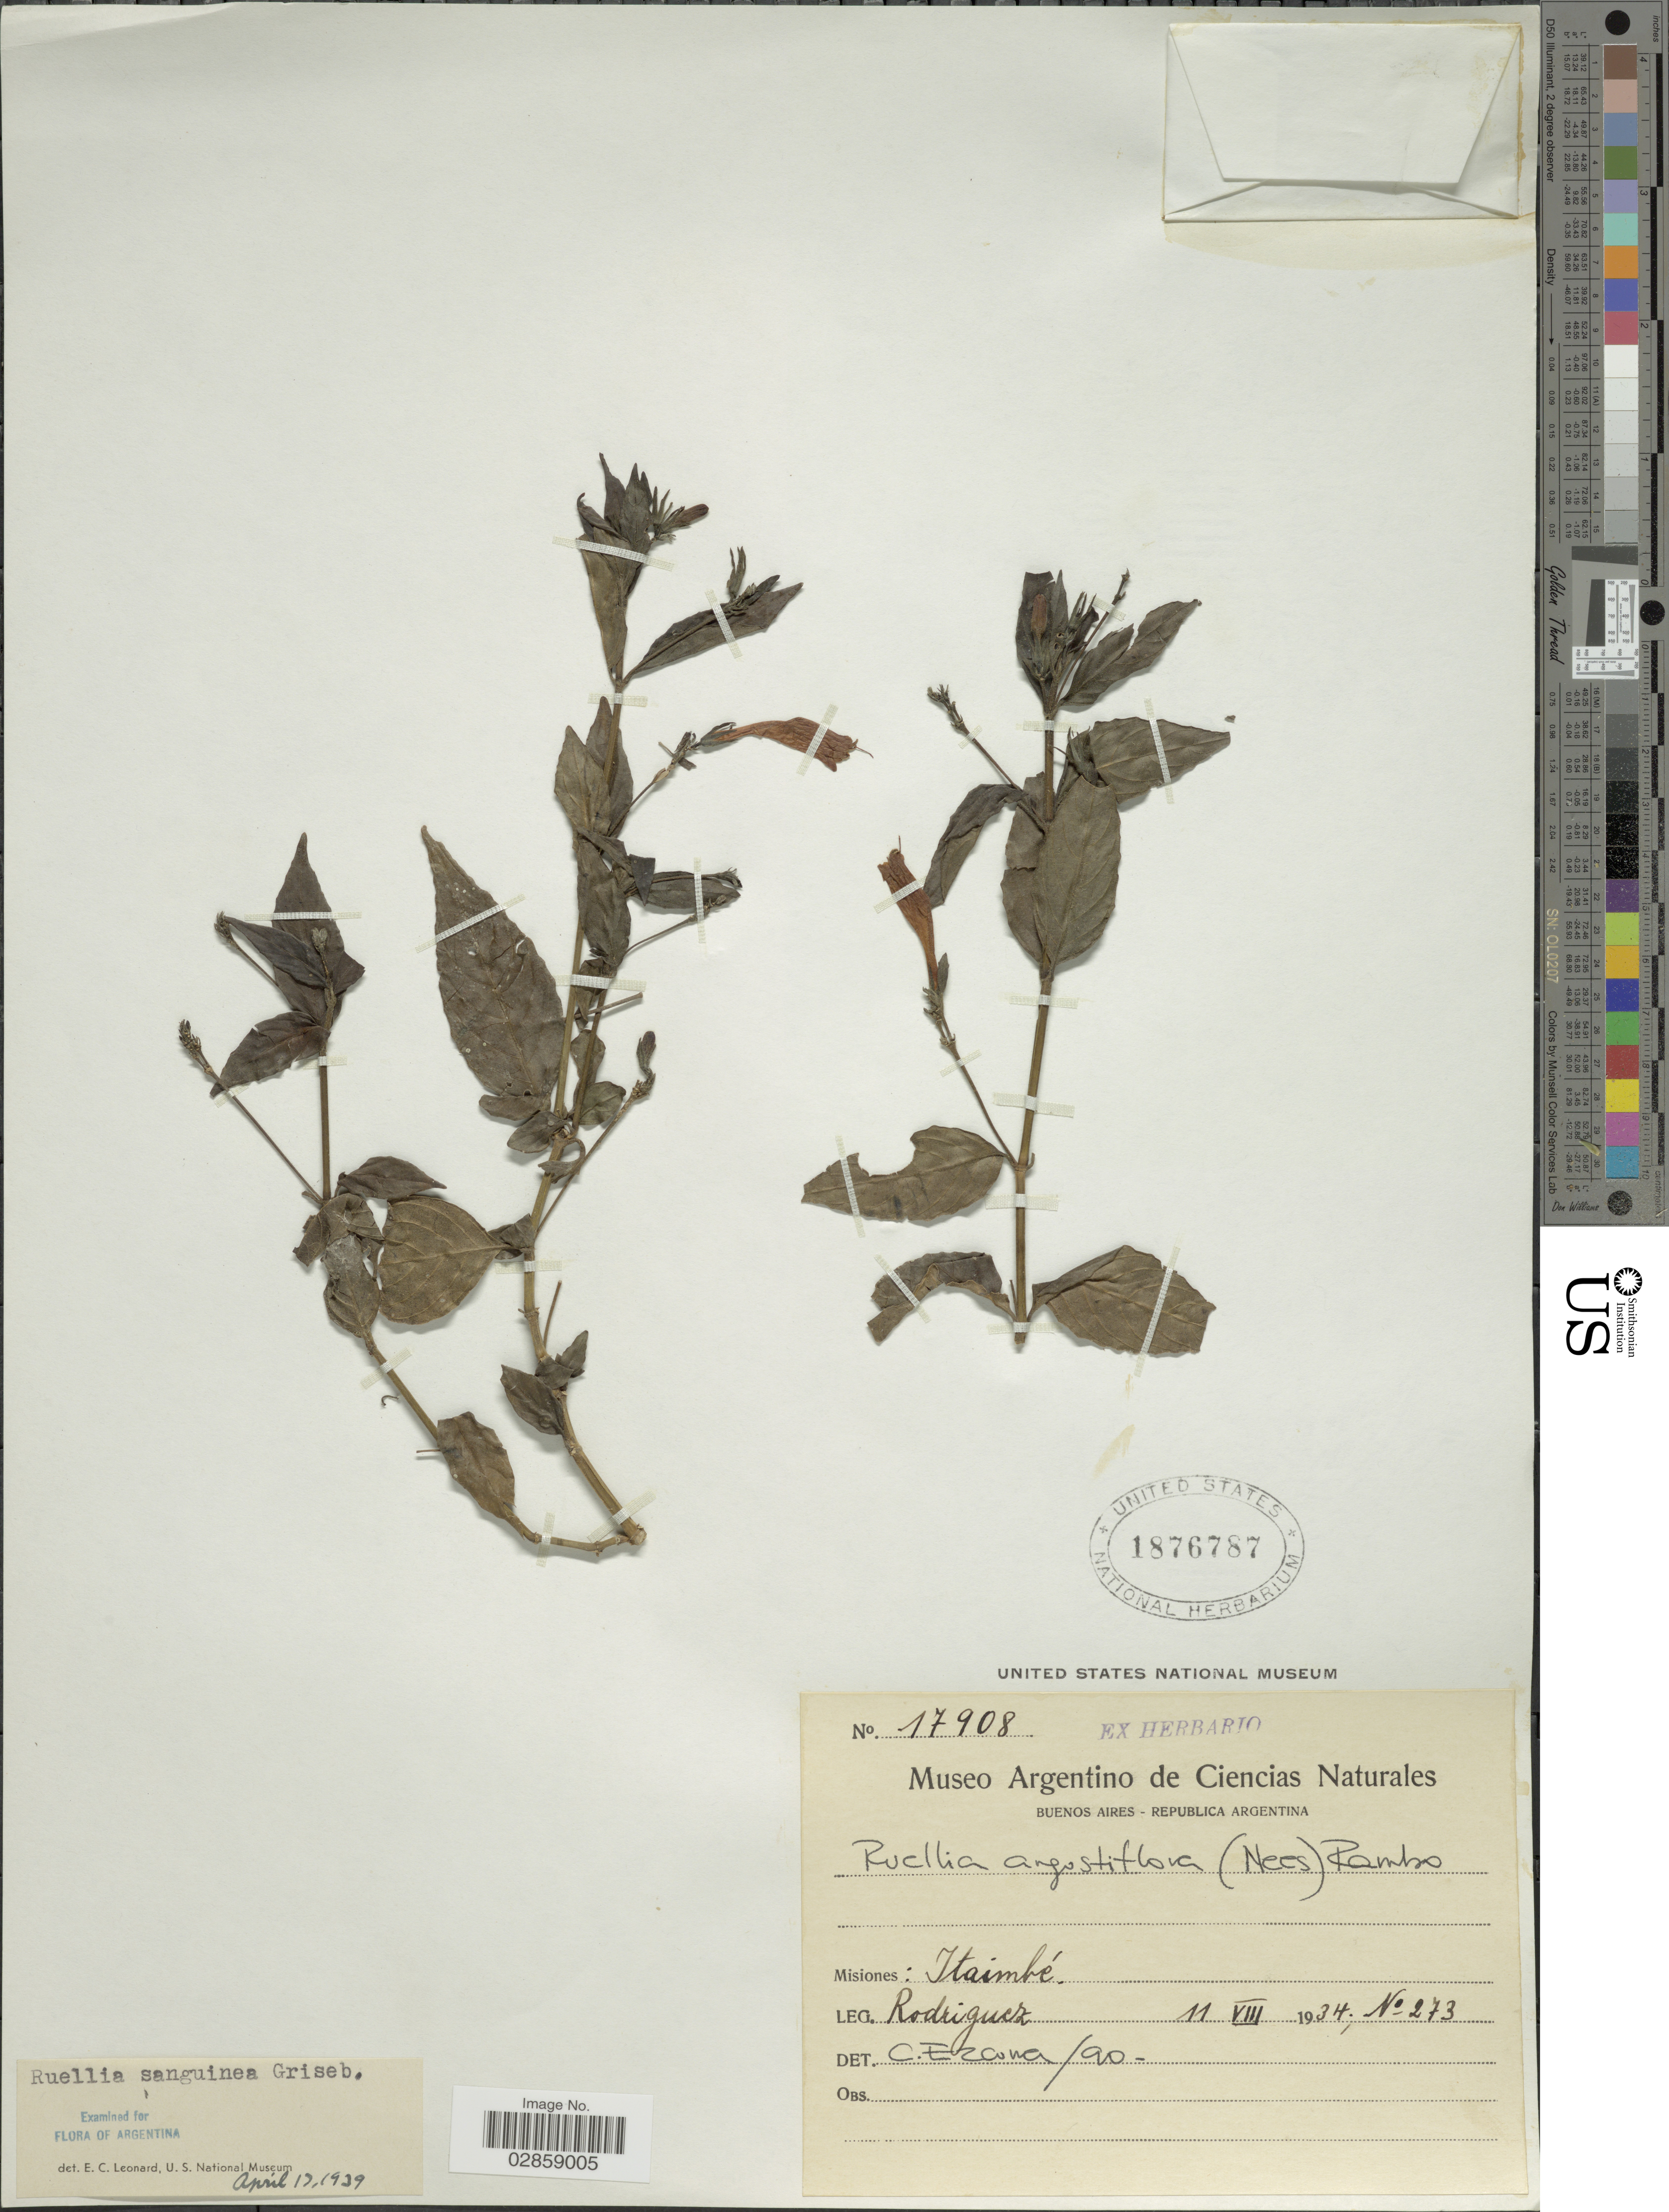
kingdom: Plantae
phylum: Tracheophyta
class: Magnoliopsida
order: Lamiales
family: Acanthaceae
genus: Ruellia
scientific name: Ruellia angustiflora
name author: (Nees) Lindau ex Rambo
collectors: Rodriguez, --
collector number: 273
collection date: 1934-08-11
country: Argentina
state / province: Misiones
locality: Itaimbé.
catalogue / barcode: US 1876787